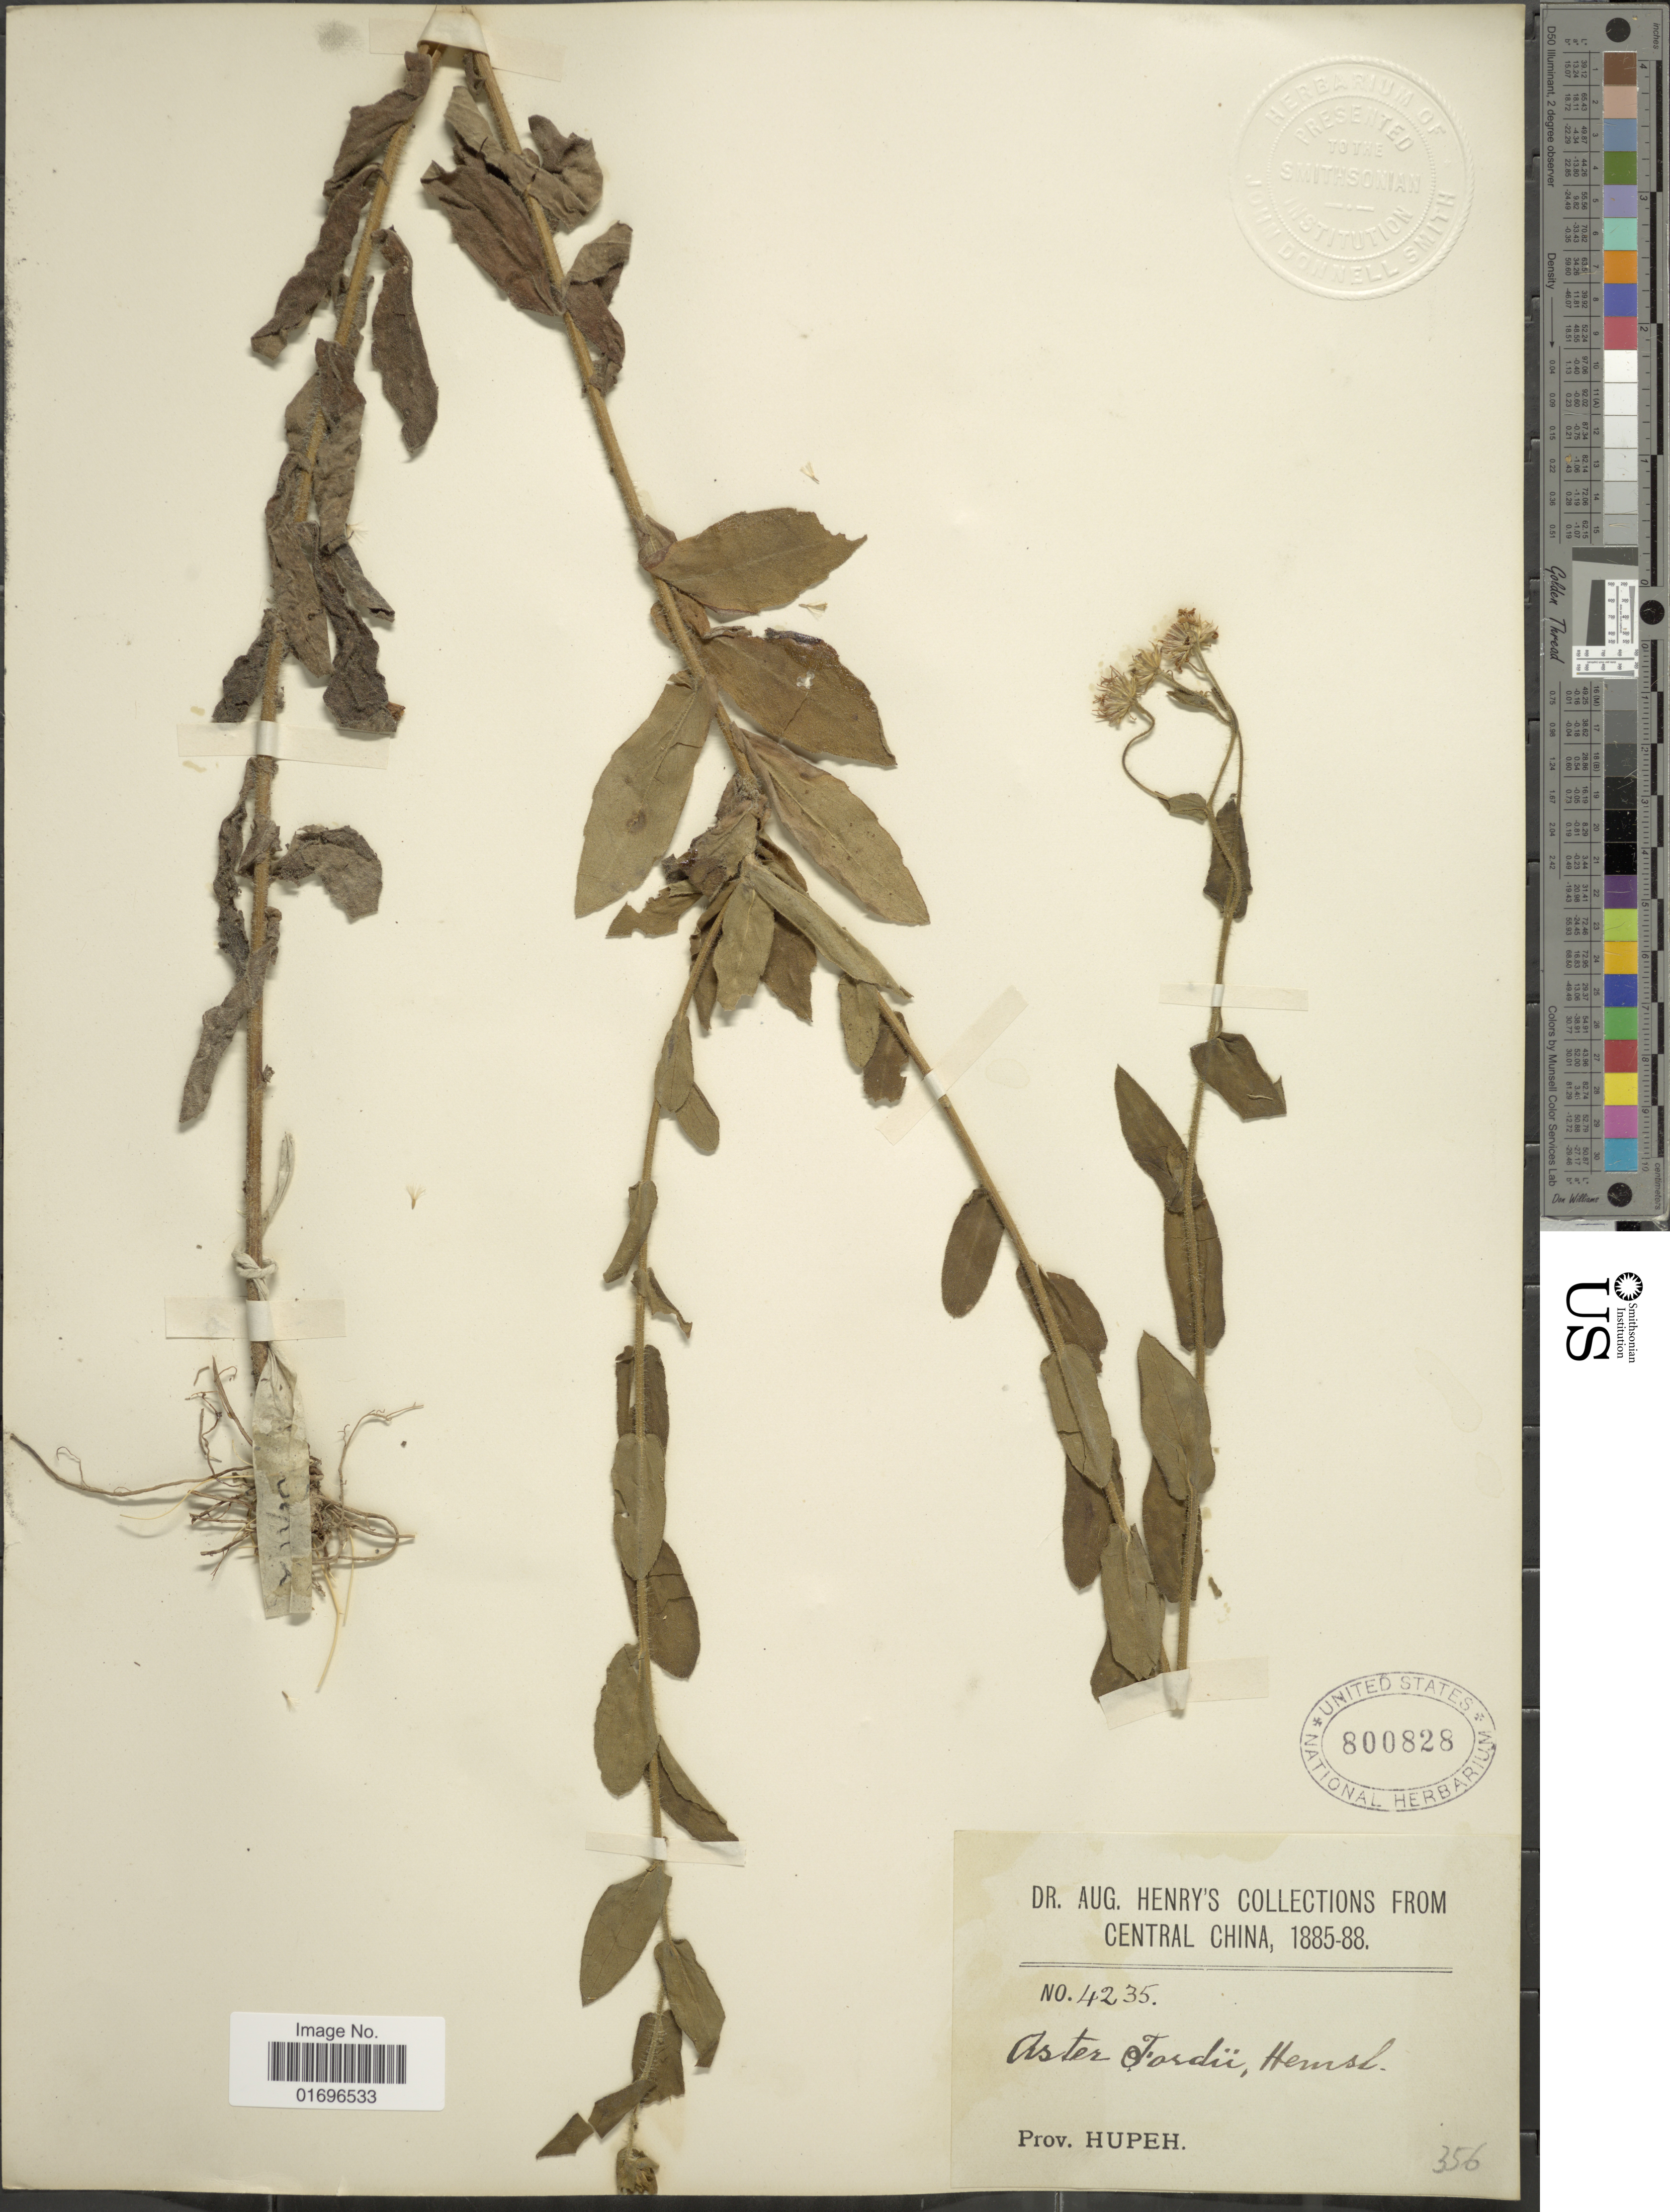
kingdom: Plantae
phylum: Tracheophyta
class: Magnoliopsida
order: Asterales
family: Asteraceae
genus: Aster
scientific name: Aster fordii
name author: Hemsl.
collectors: A. Henry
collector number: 4235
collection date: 1885/1888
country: China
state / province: Hubei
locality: Central China. Prov. Hupeh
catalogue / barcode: US 800828